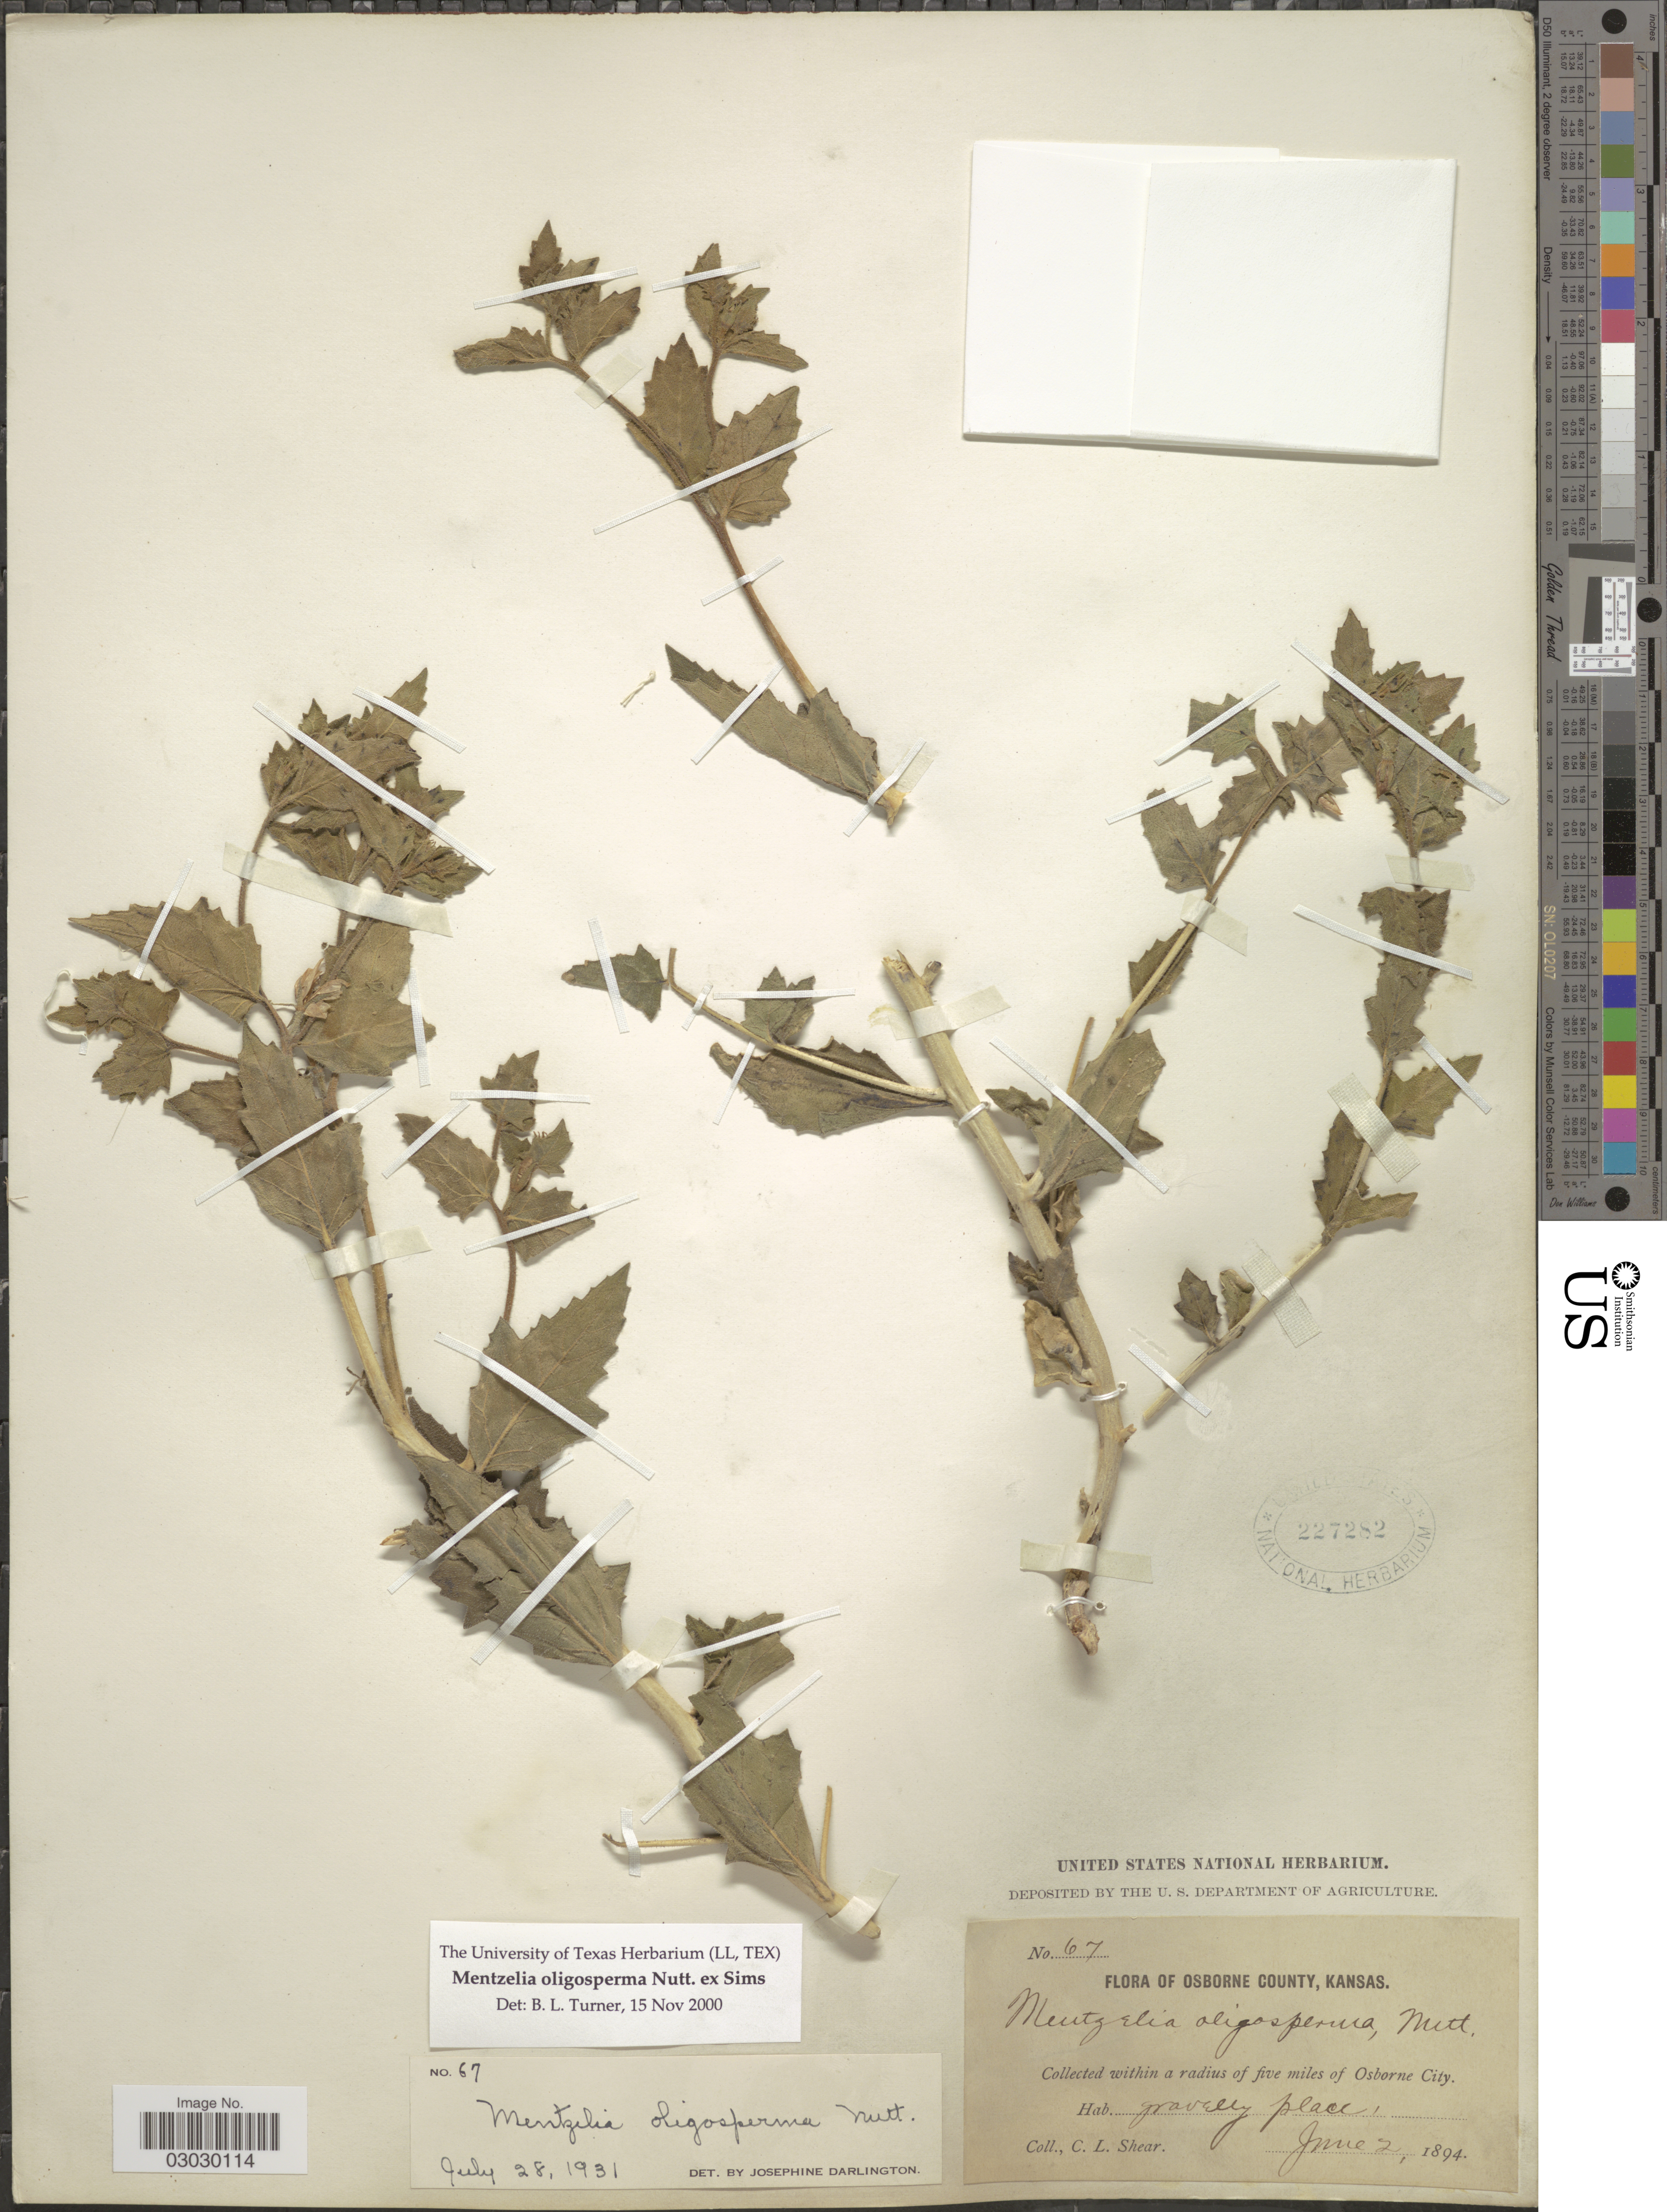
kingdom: Plantae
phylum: Tracheophyta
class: Magnoliopsida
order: Cornales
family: Loasaceae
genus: Mentzelia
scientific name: Mentzelia oligosperma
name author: Nutt. ex Sims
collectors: C. L. Shear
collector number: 67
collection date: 1894-06-02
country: United States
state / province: Kansas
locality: Osborne County. Collected within a radius of five les of Osborne City.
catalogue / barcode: US 227282